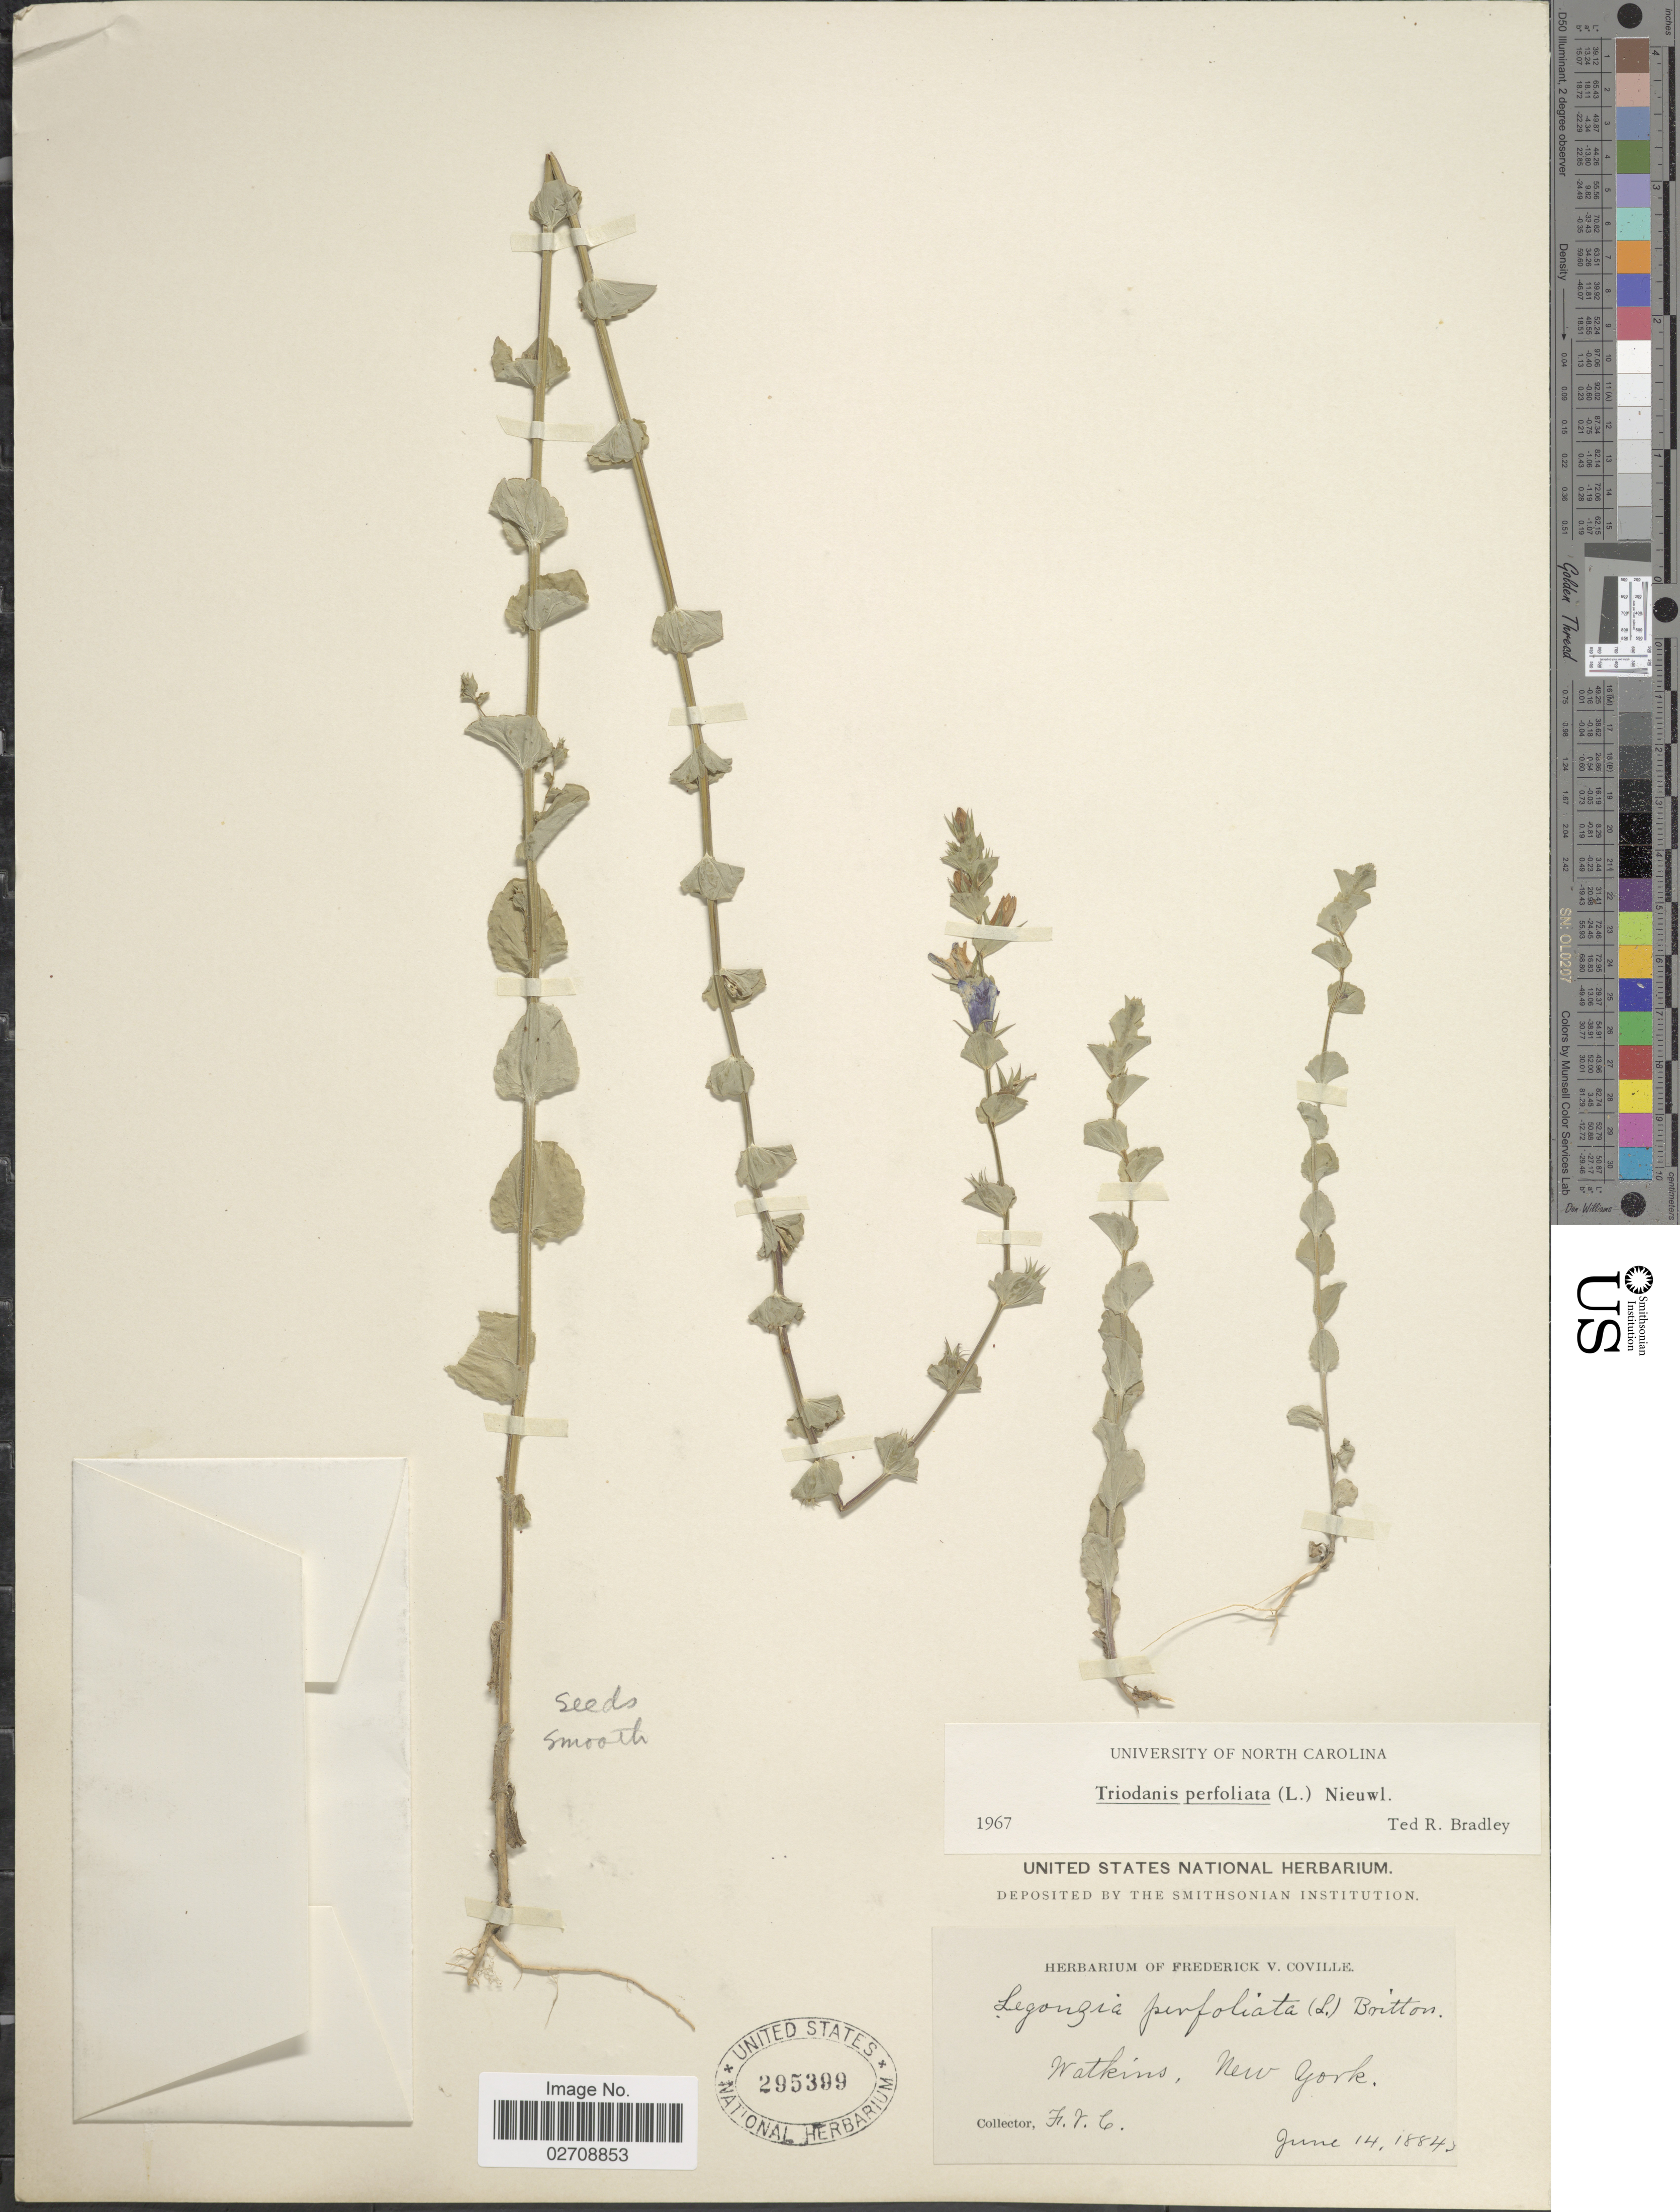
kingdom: Plantae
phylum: Tracheophyta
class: Magnoliopsida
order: Asterales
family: Campanulaceae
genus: Triodanis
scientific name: Triodanis perfoliata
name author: (L.) Nieuwl.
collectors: F. V. Coville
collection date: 1884-06-14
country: United States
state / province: New York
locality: Wakins, New York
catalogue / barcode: US 295399